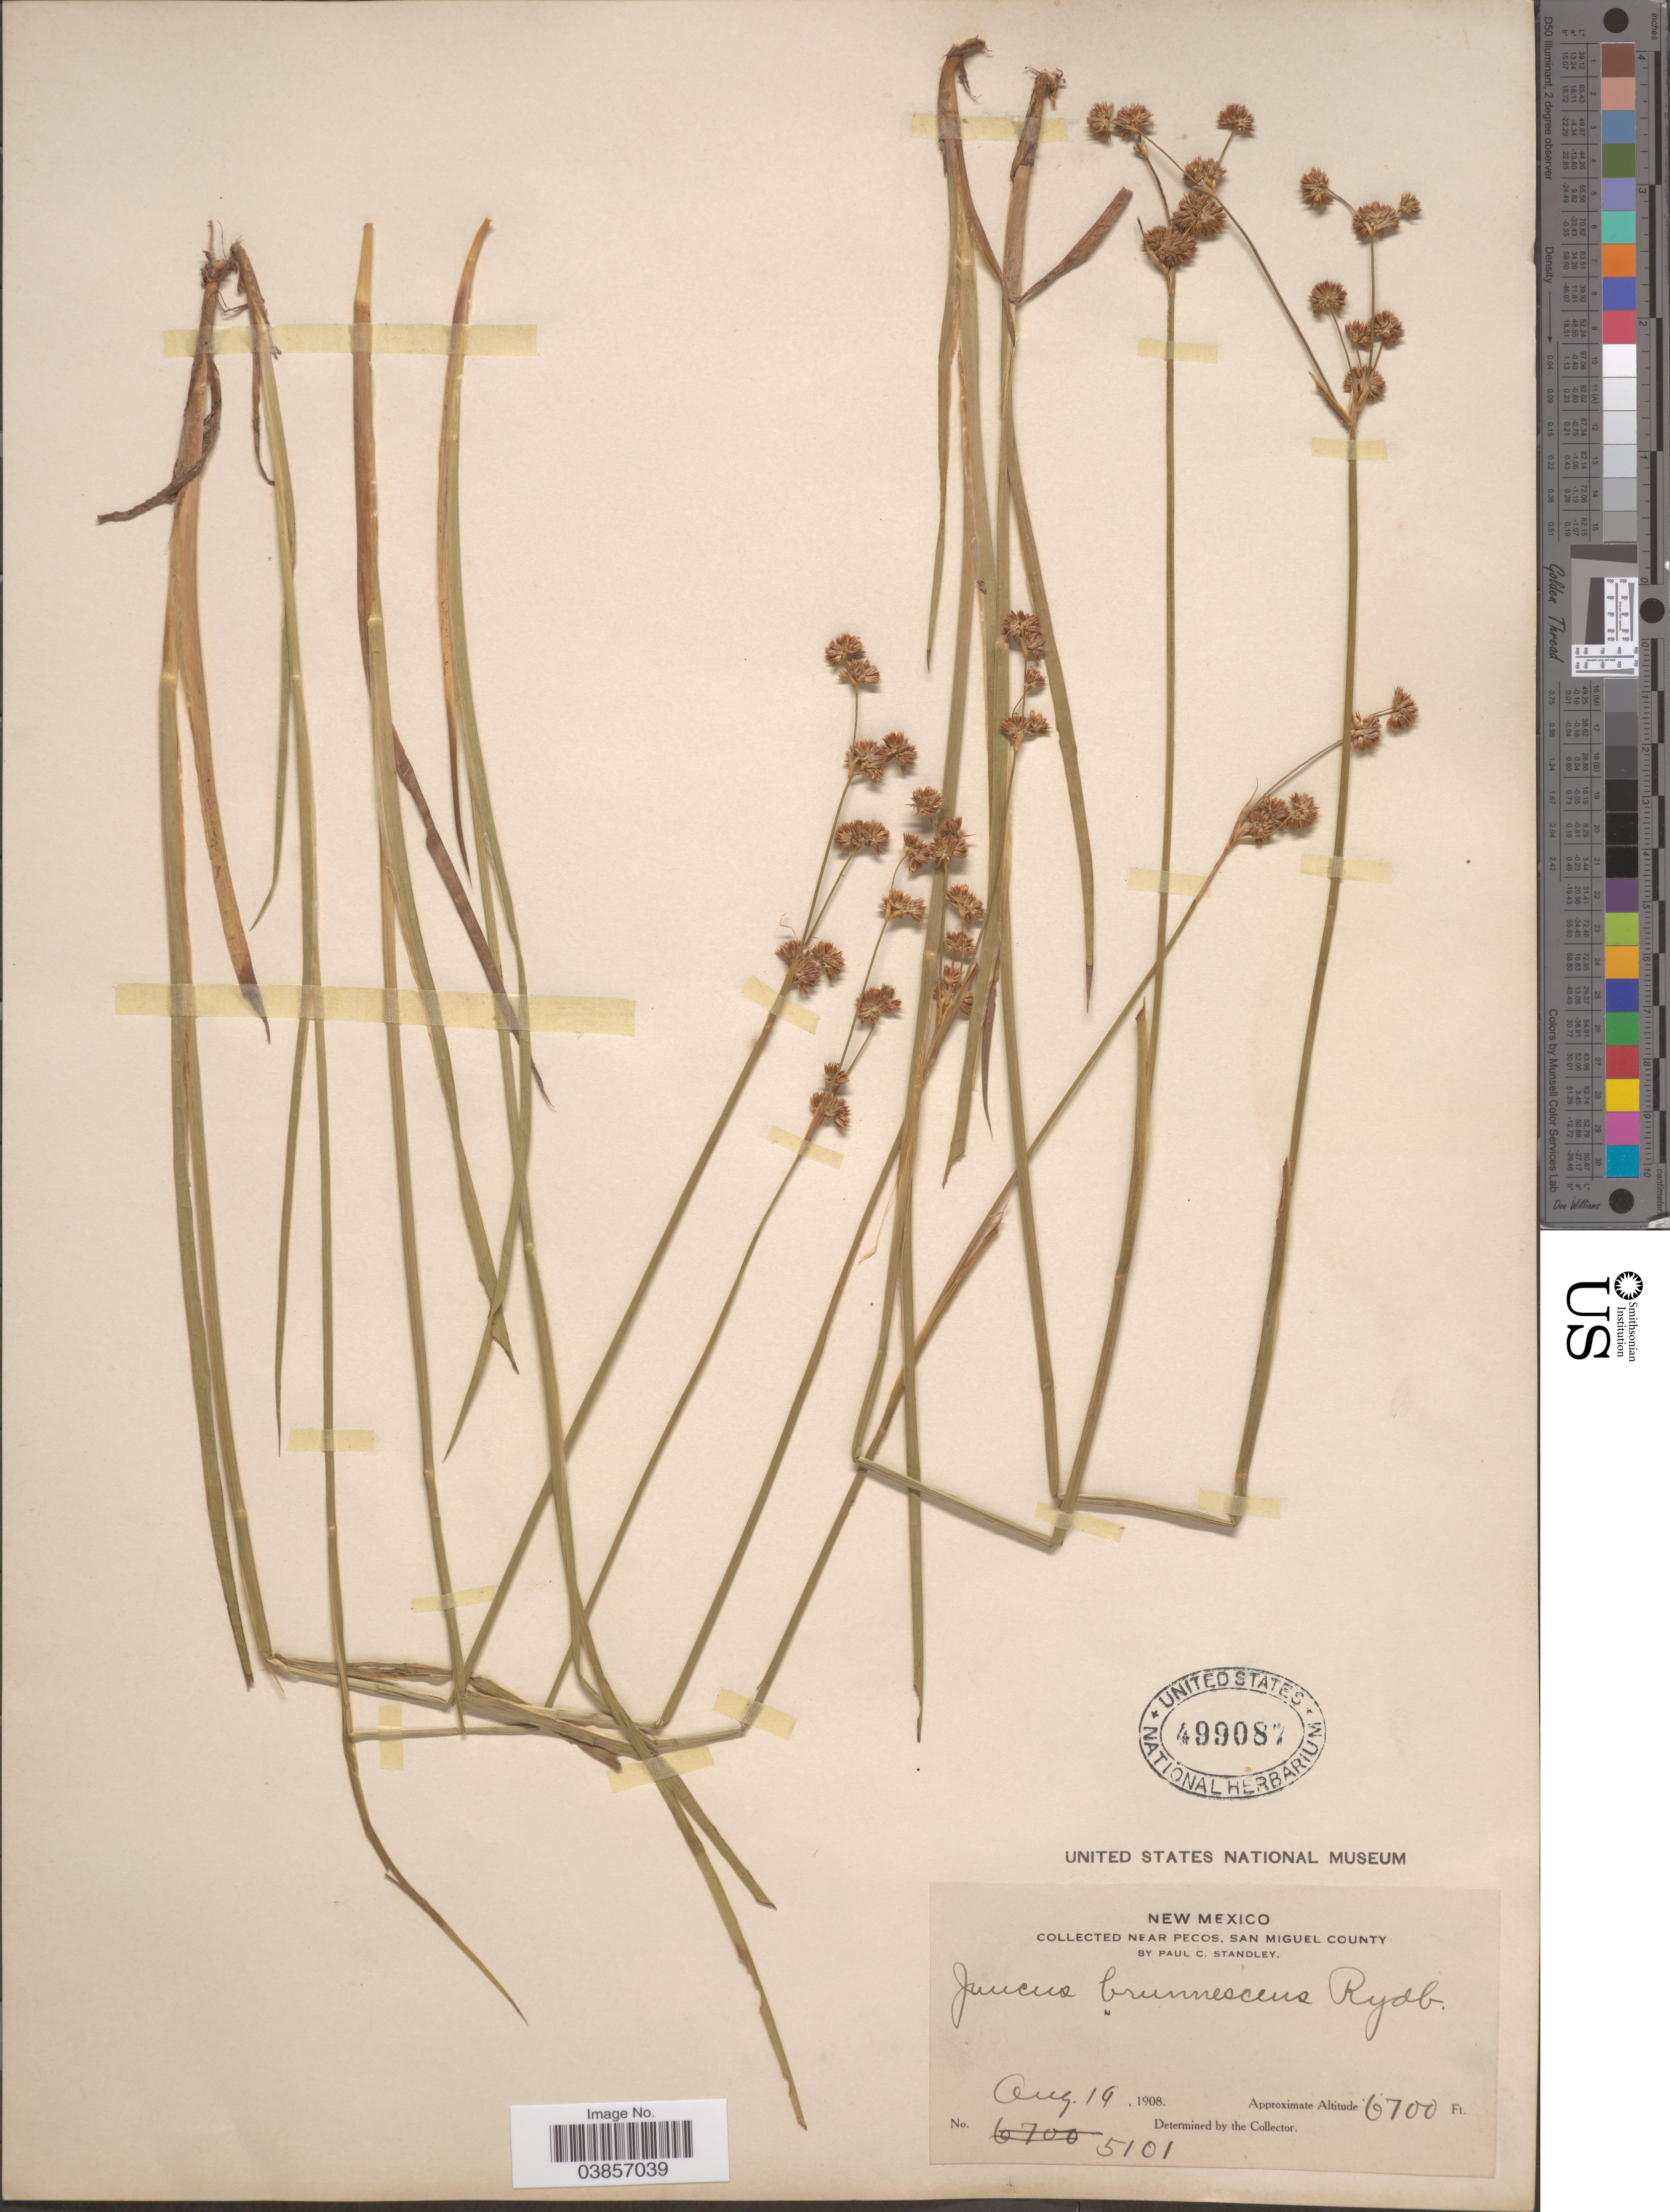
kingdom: Plantae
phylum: Tracheophyta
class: Liliopsida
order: Poales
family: Juncaceae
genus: Juncus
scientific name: Juncus saximontanus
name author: A. Nelson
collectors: P. C. Standley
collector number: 5101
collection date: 1908-08-19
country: United States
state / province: New Mexico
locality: Near Pecos, San Miguel County.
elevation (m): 2042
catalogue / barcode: US 499087